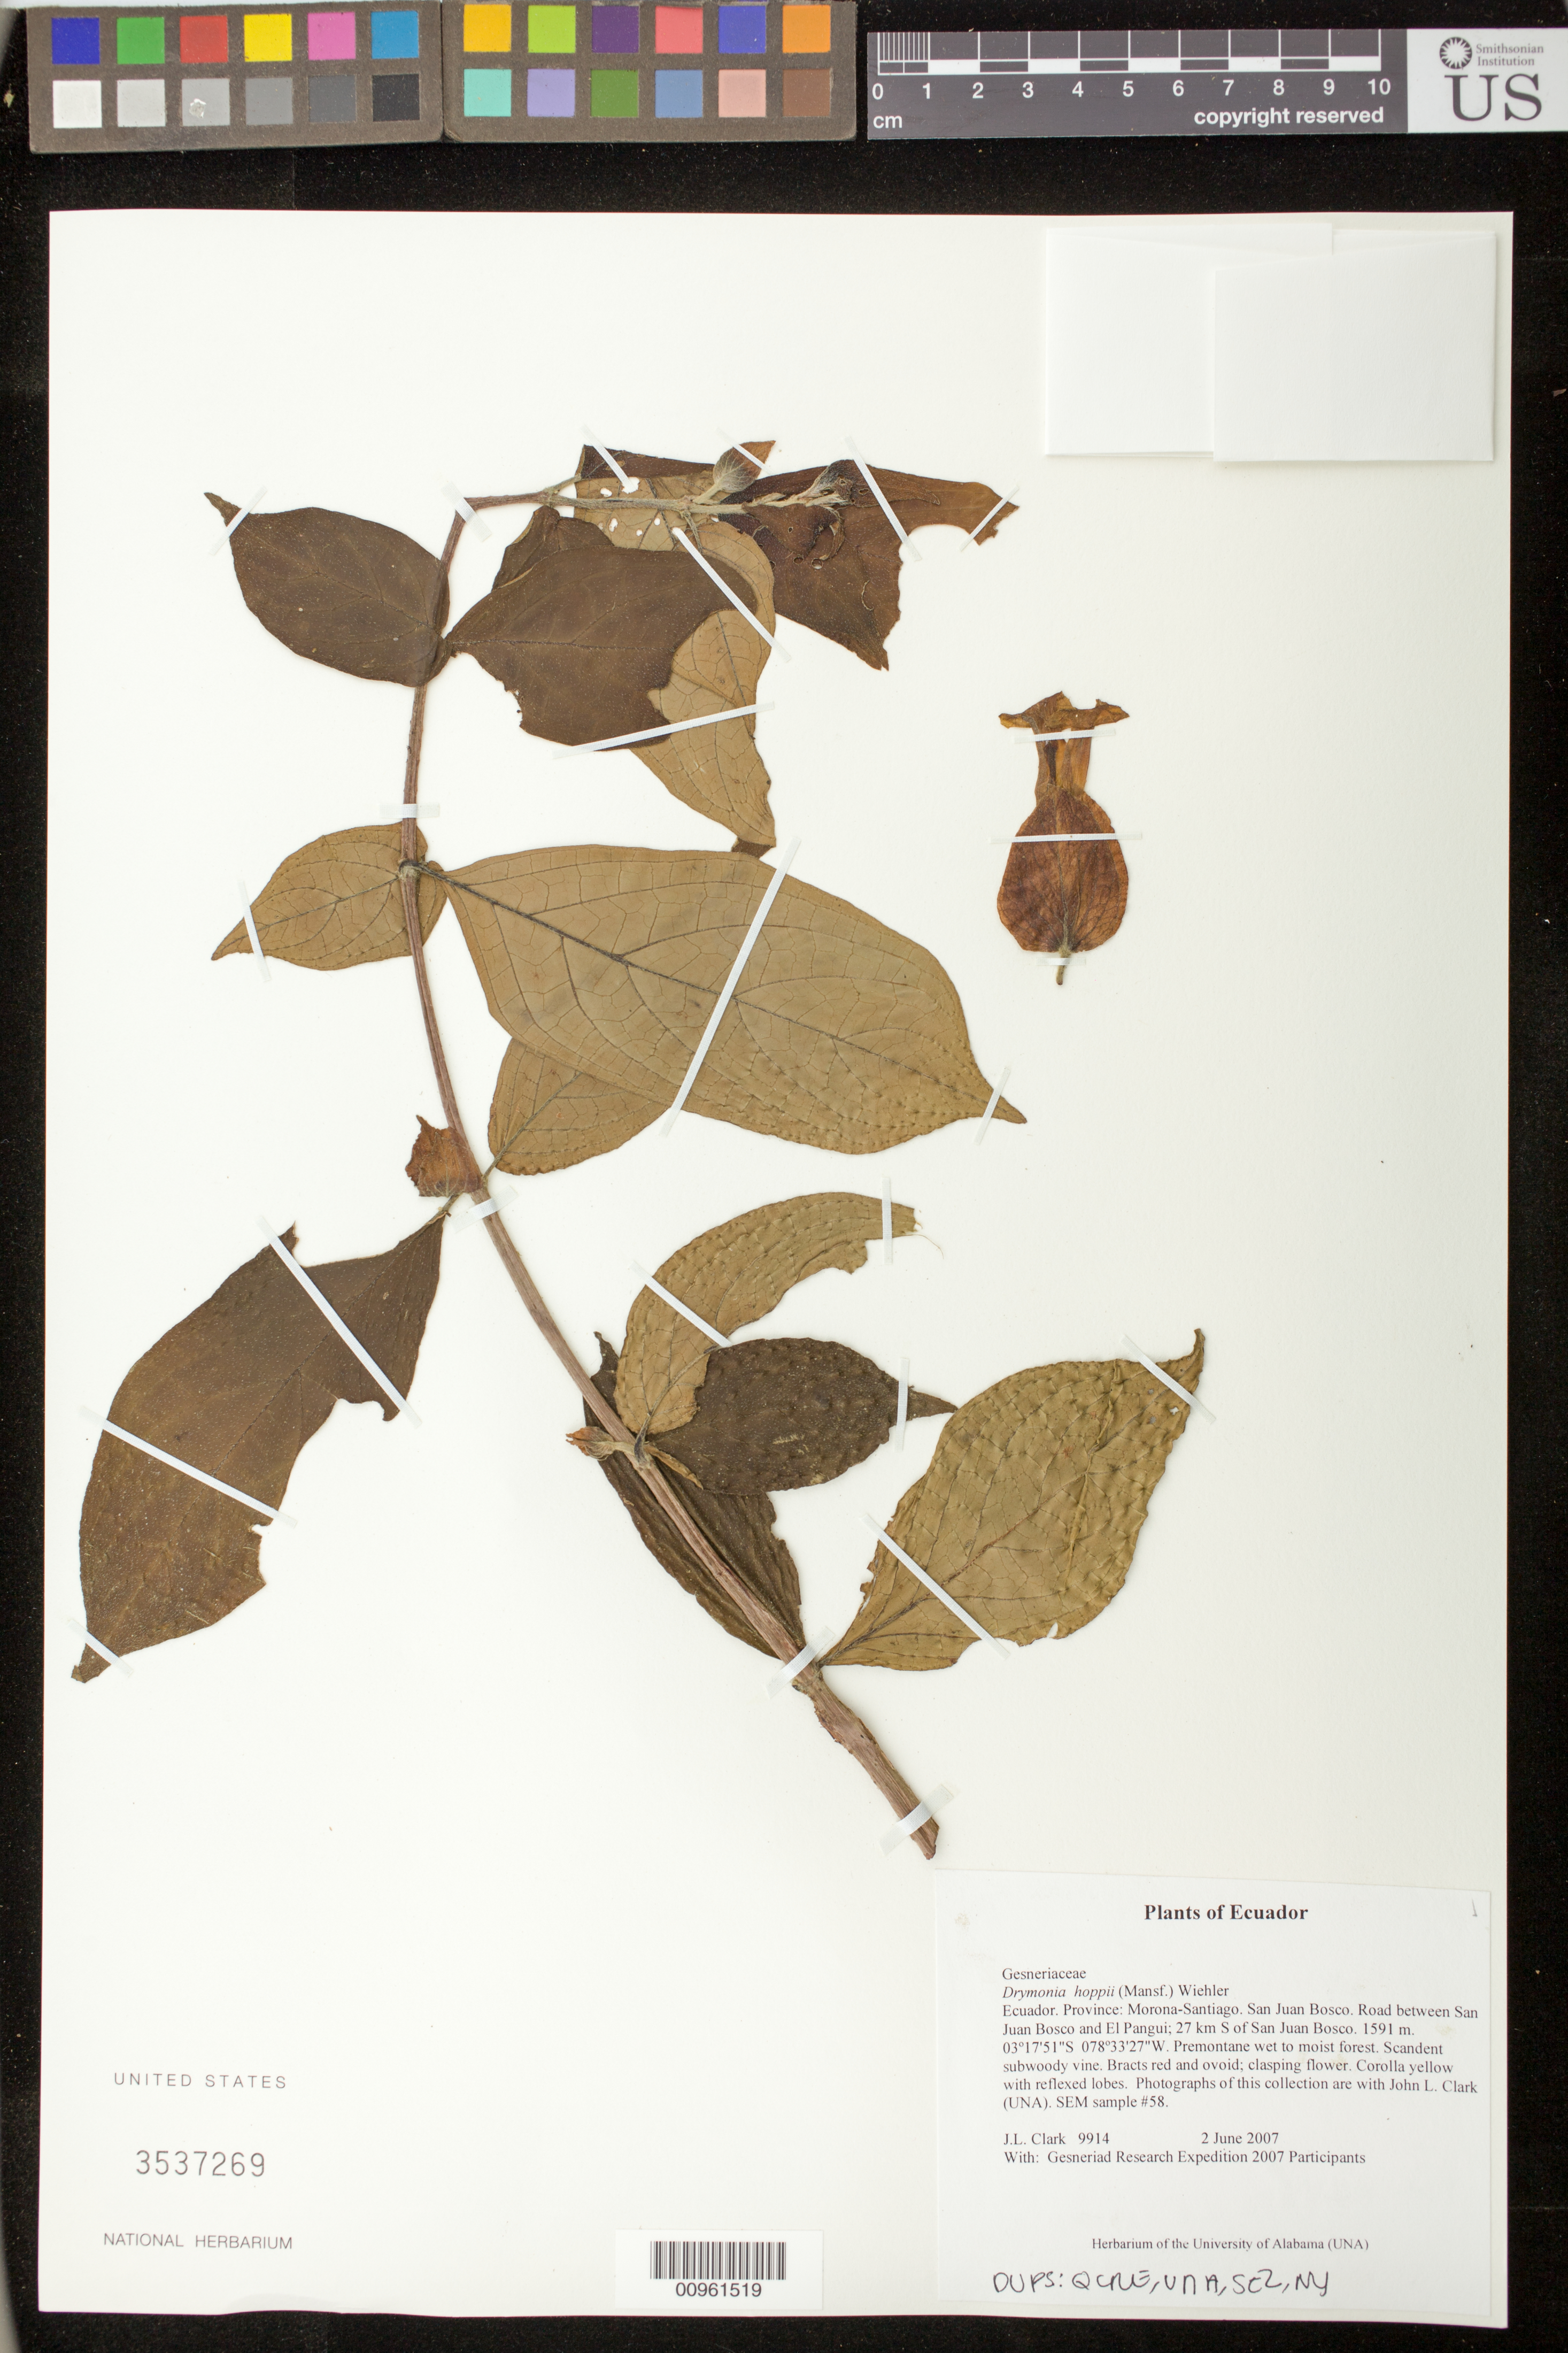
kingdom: Plantae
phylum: Tracheophyta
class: Magnoliopsida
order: Lamiales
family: Gesneriaceae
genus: Drymonia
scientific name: Drymonia hoppii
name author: (Mansf.) Wiehler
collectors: J. L. Clark & Gesneriad Research Expedition 2007 Participants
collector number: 9914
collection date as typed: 02 Jun 2007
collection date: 2007-06-02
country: Ecuador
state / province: Morona-Santiago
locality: San Juan Bosco. Road between San Juan Bosco and El Pangui; 27 km S of San Juan Bosco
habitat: Premontane wet to moist forest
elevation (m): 1591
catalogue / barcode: US 3537269